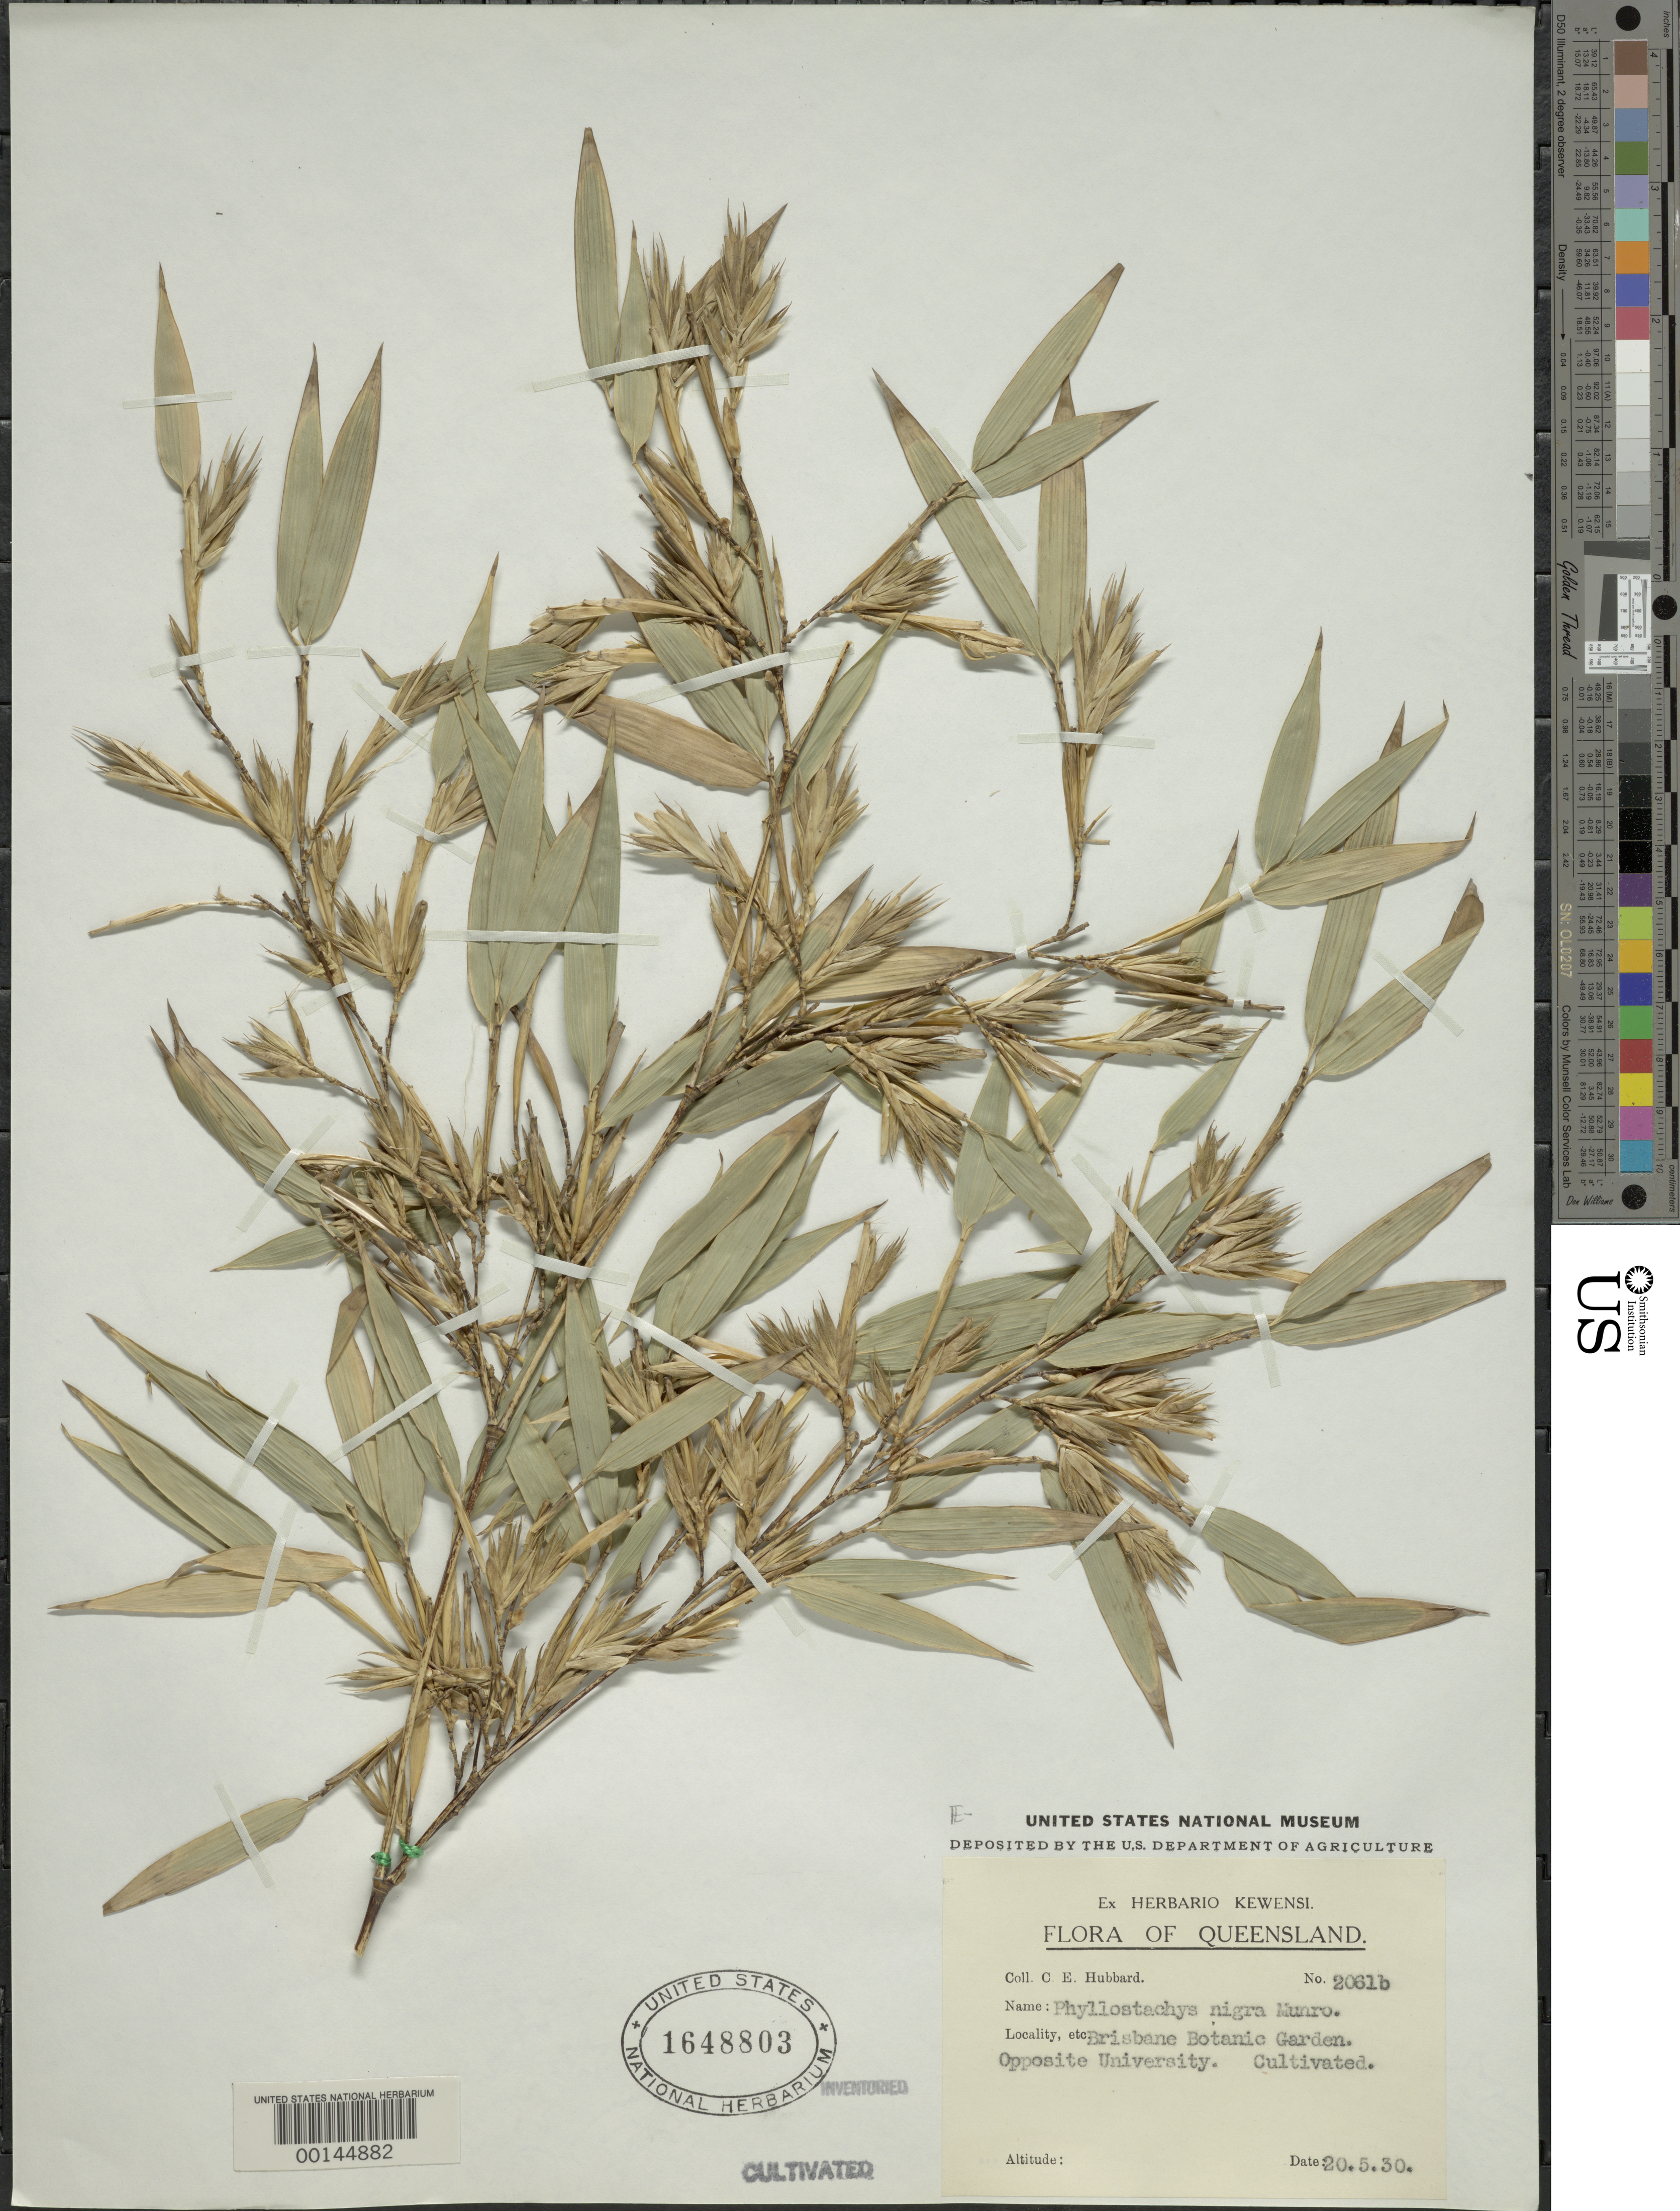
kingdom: Plantae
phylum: Tracheophyta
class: Liliopsida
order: Poales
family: Poaceae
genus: Phyllostachys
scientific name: Phyllostachys nigra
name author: (Lodd. ex Lindl.) Munro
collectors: C. E. Hubbard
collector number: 2061 B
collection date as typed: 20 May 1930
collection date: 1930-05-20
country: Australia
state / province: Queensland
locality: Brishane botanic garden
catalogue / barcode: US 1648803